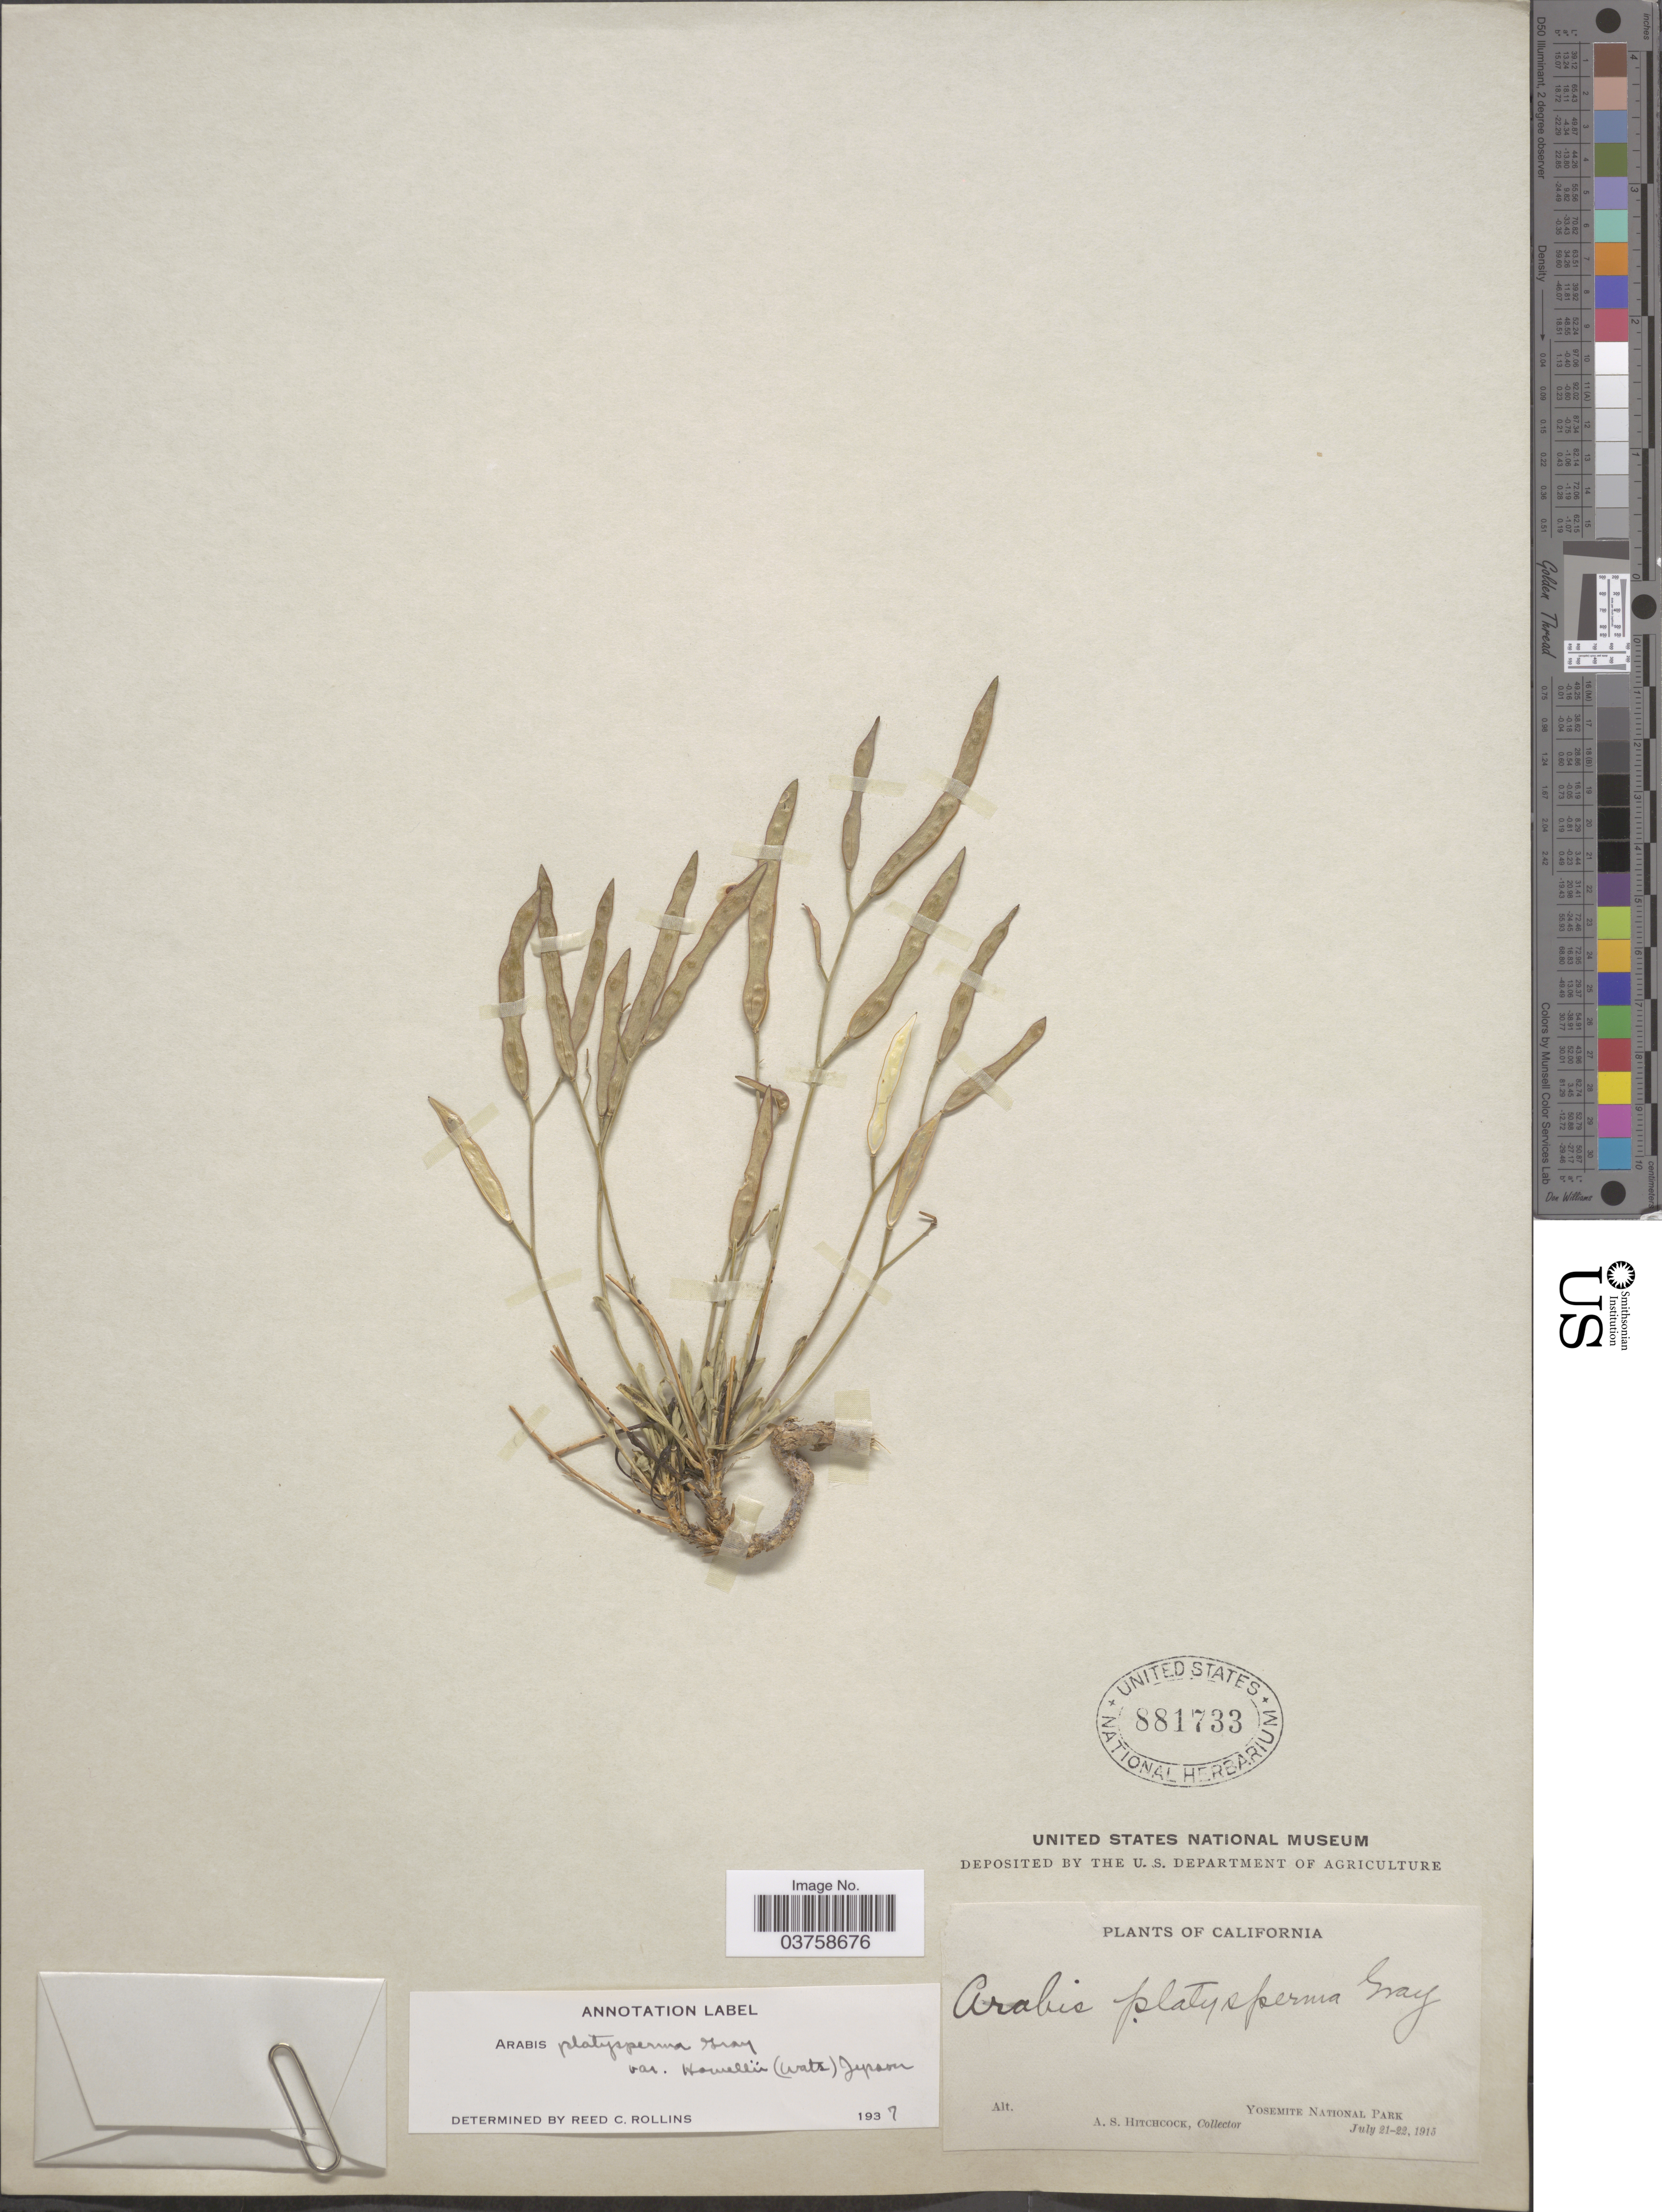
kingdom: Plantae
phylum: Tracheophyta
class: Magnoliopsida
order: Brassicales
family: Brassicaceae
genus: Arabis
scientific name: Arabis platysperma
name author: A. Gray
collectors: A. S. Hitchcock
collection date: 1915-07-21/1915-07-22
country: United States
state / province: California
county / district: Mariposa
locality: Yosemite National Park.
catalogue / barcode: US 881733